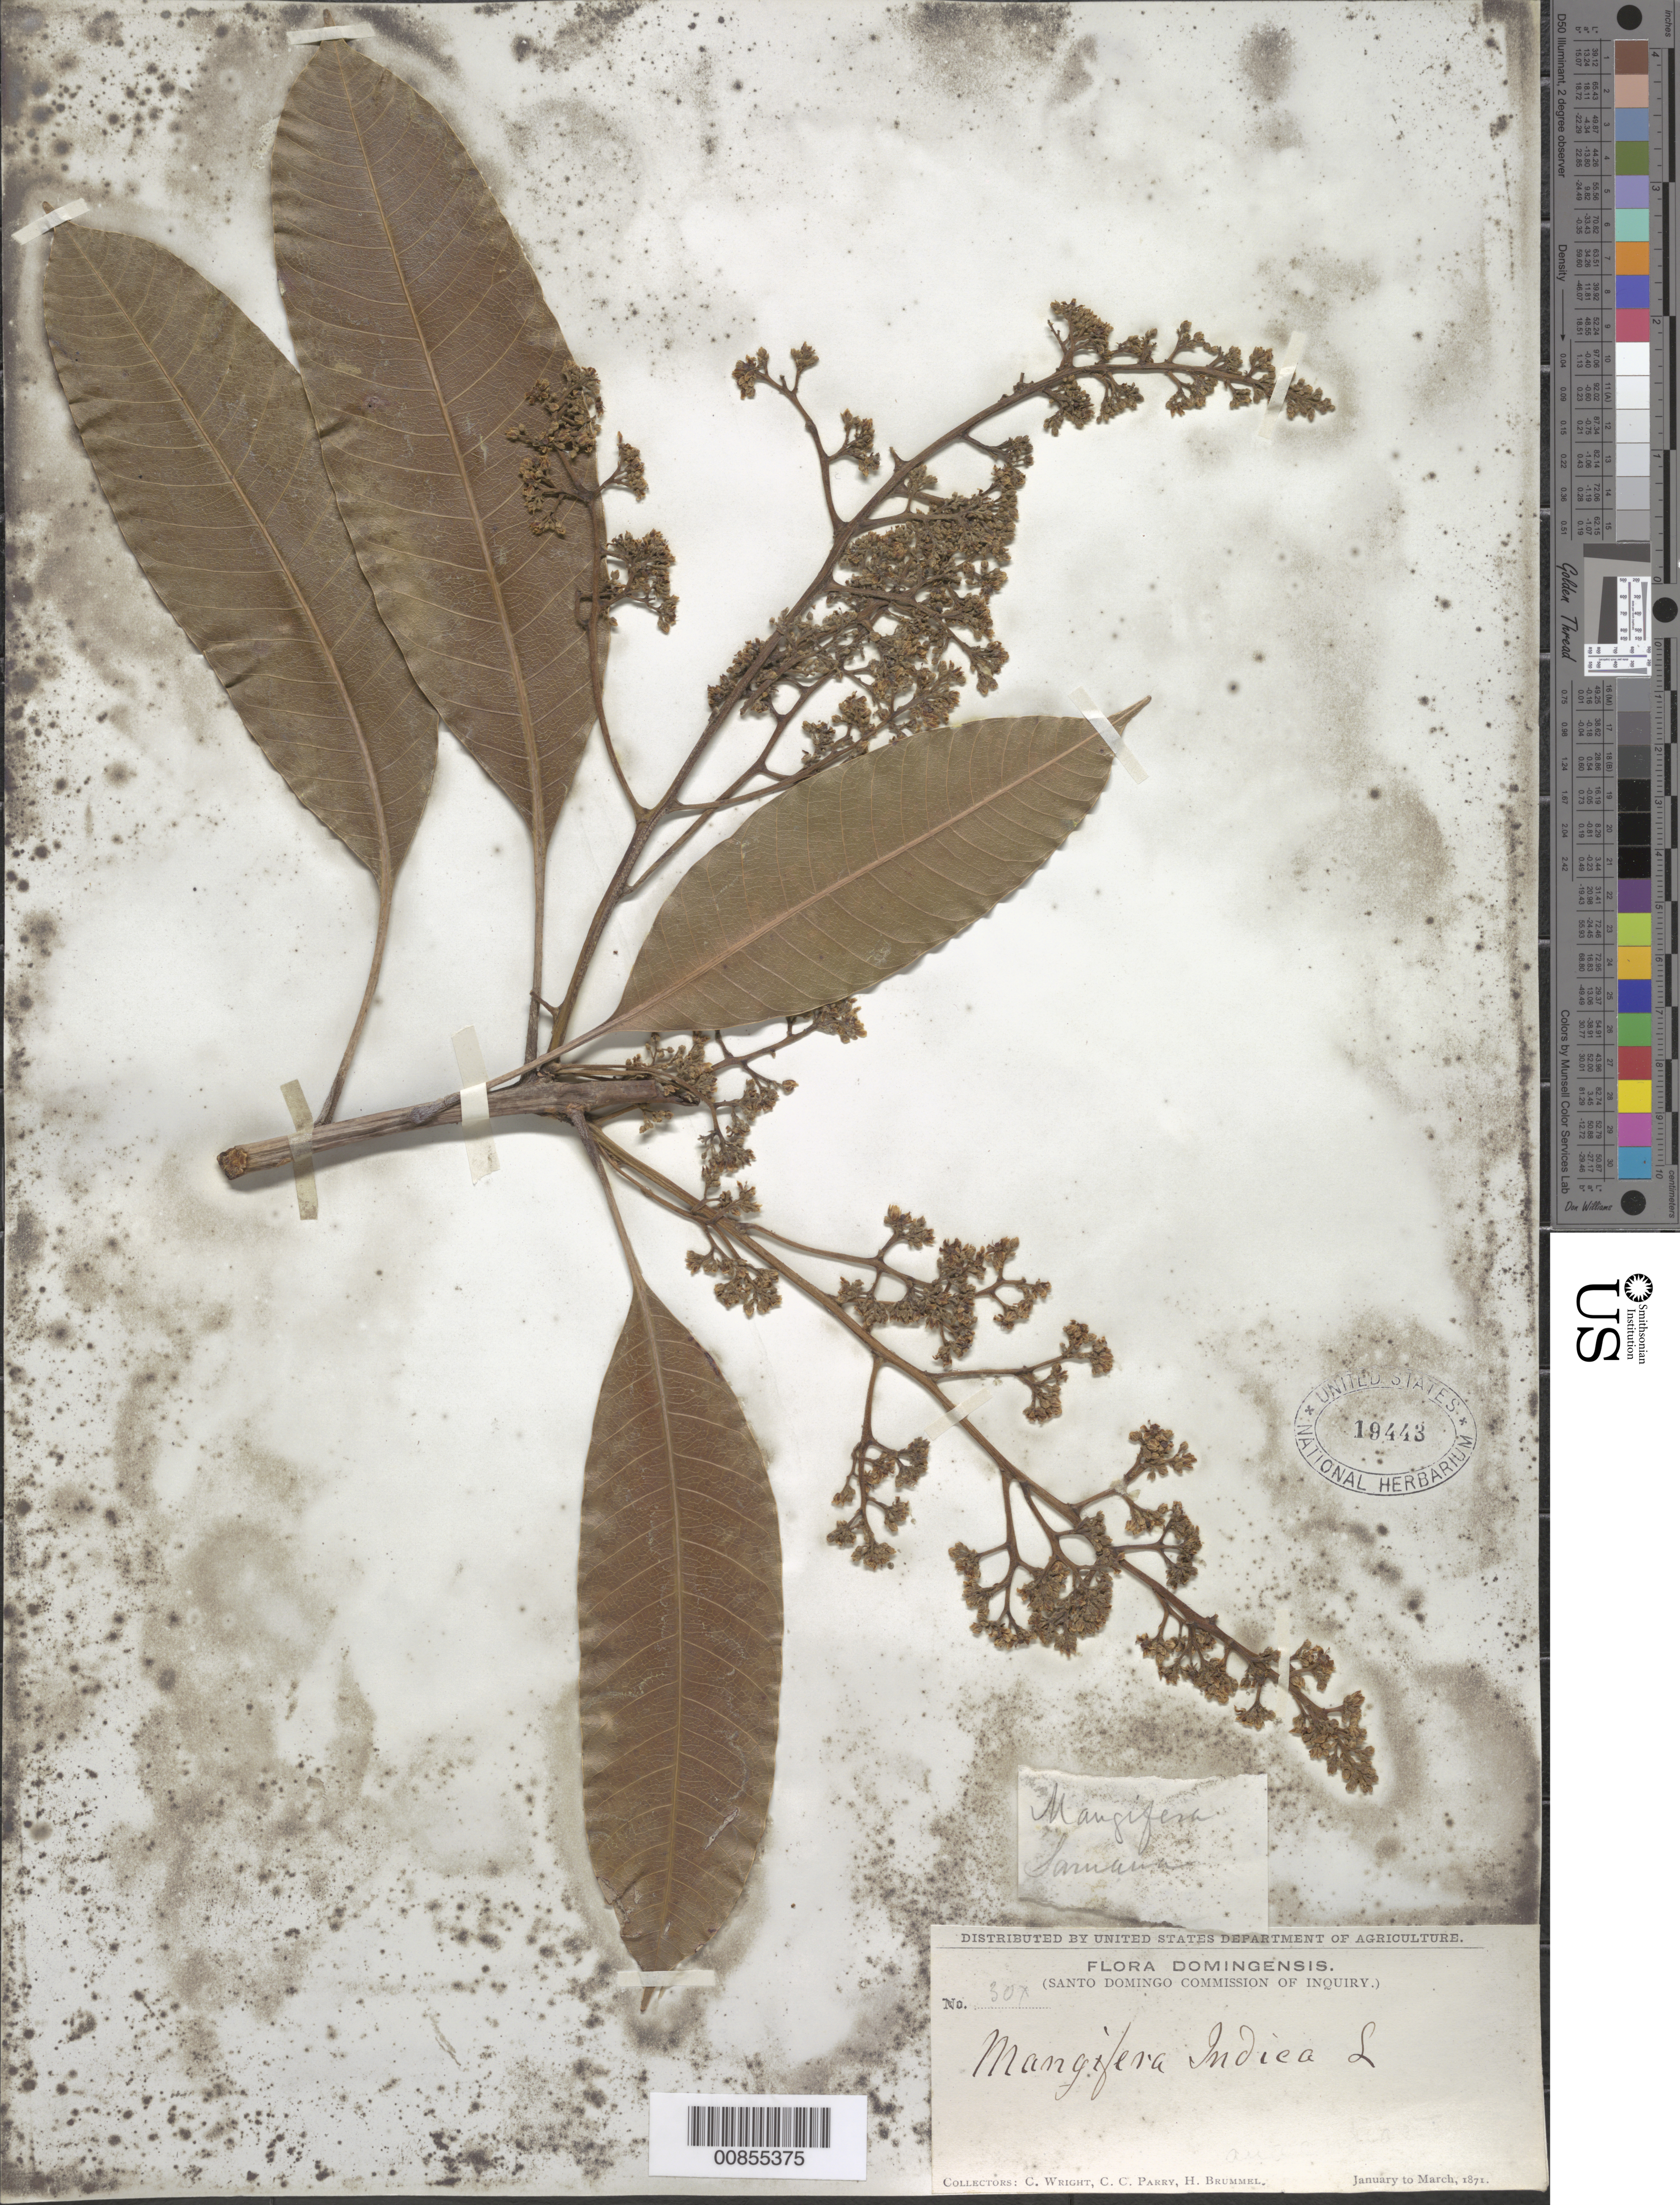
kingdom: Plantae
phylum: Tracheophyta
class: Magnoliopsida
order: Sapindales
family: Anacardiaceae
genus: Mangifera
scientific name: Mangifera indica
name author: L.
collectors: C. Wright, C. C. Parry & H. Brummel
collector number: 30X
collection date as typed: Jan 1871 to -- Mar 1871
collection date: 1871-01/1871-03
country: Dominican Republic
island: Hispaniola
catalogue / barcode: US 19443